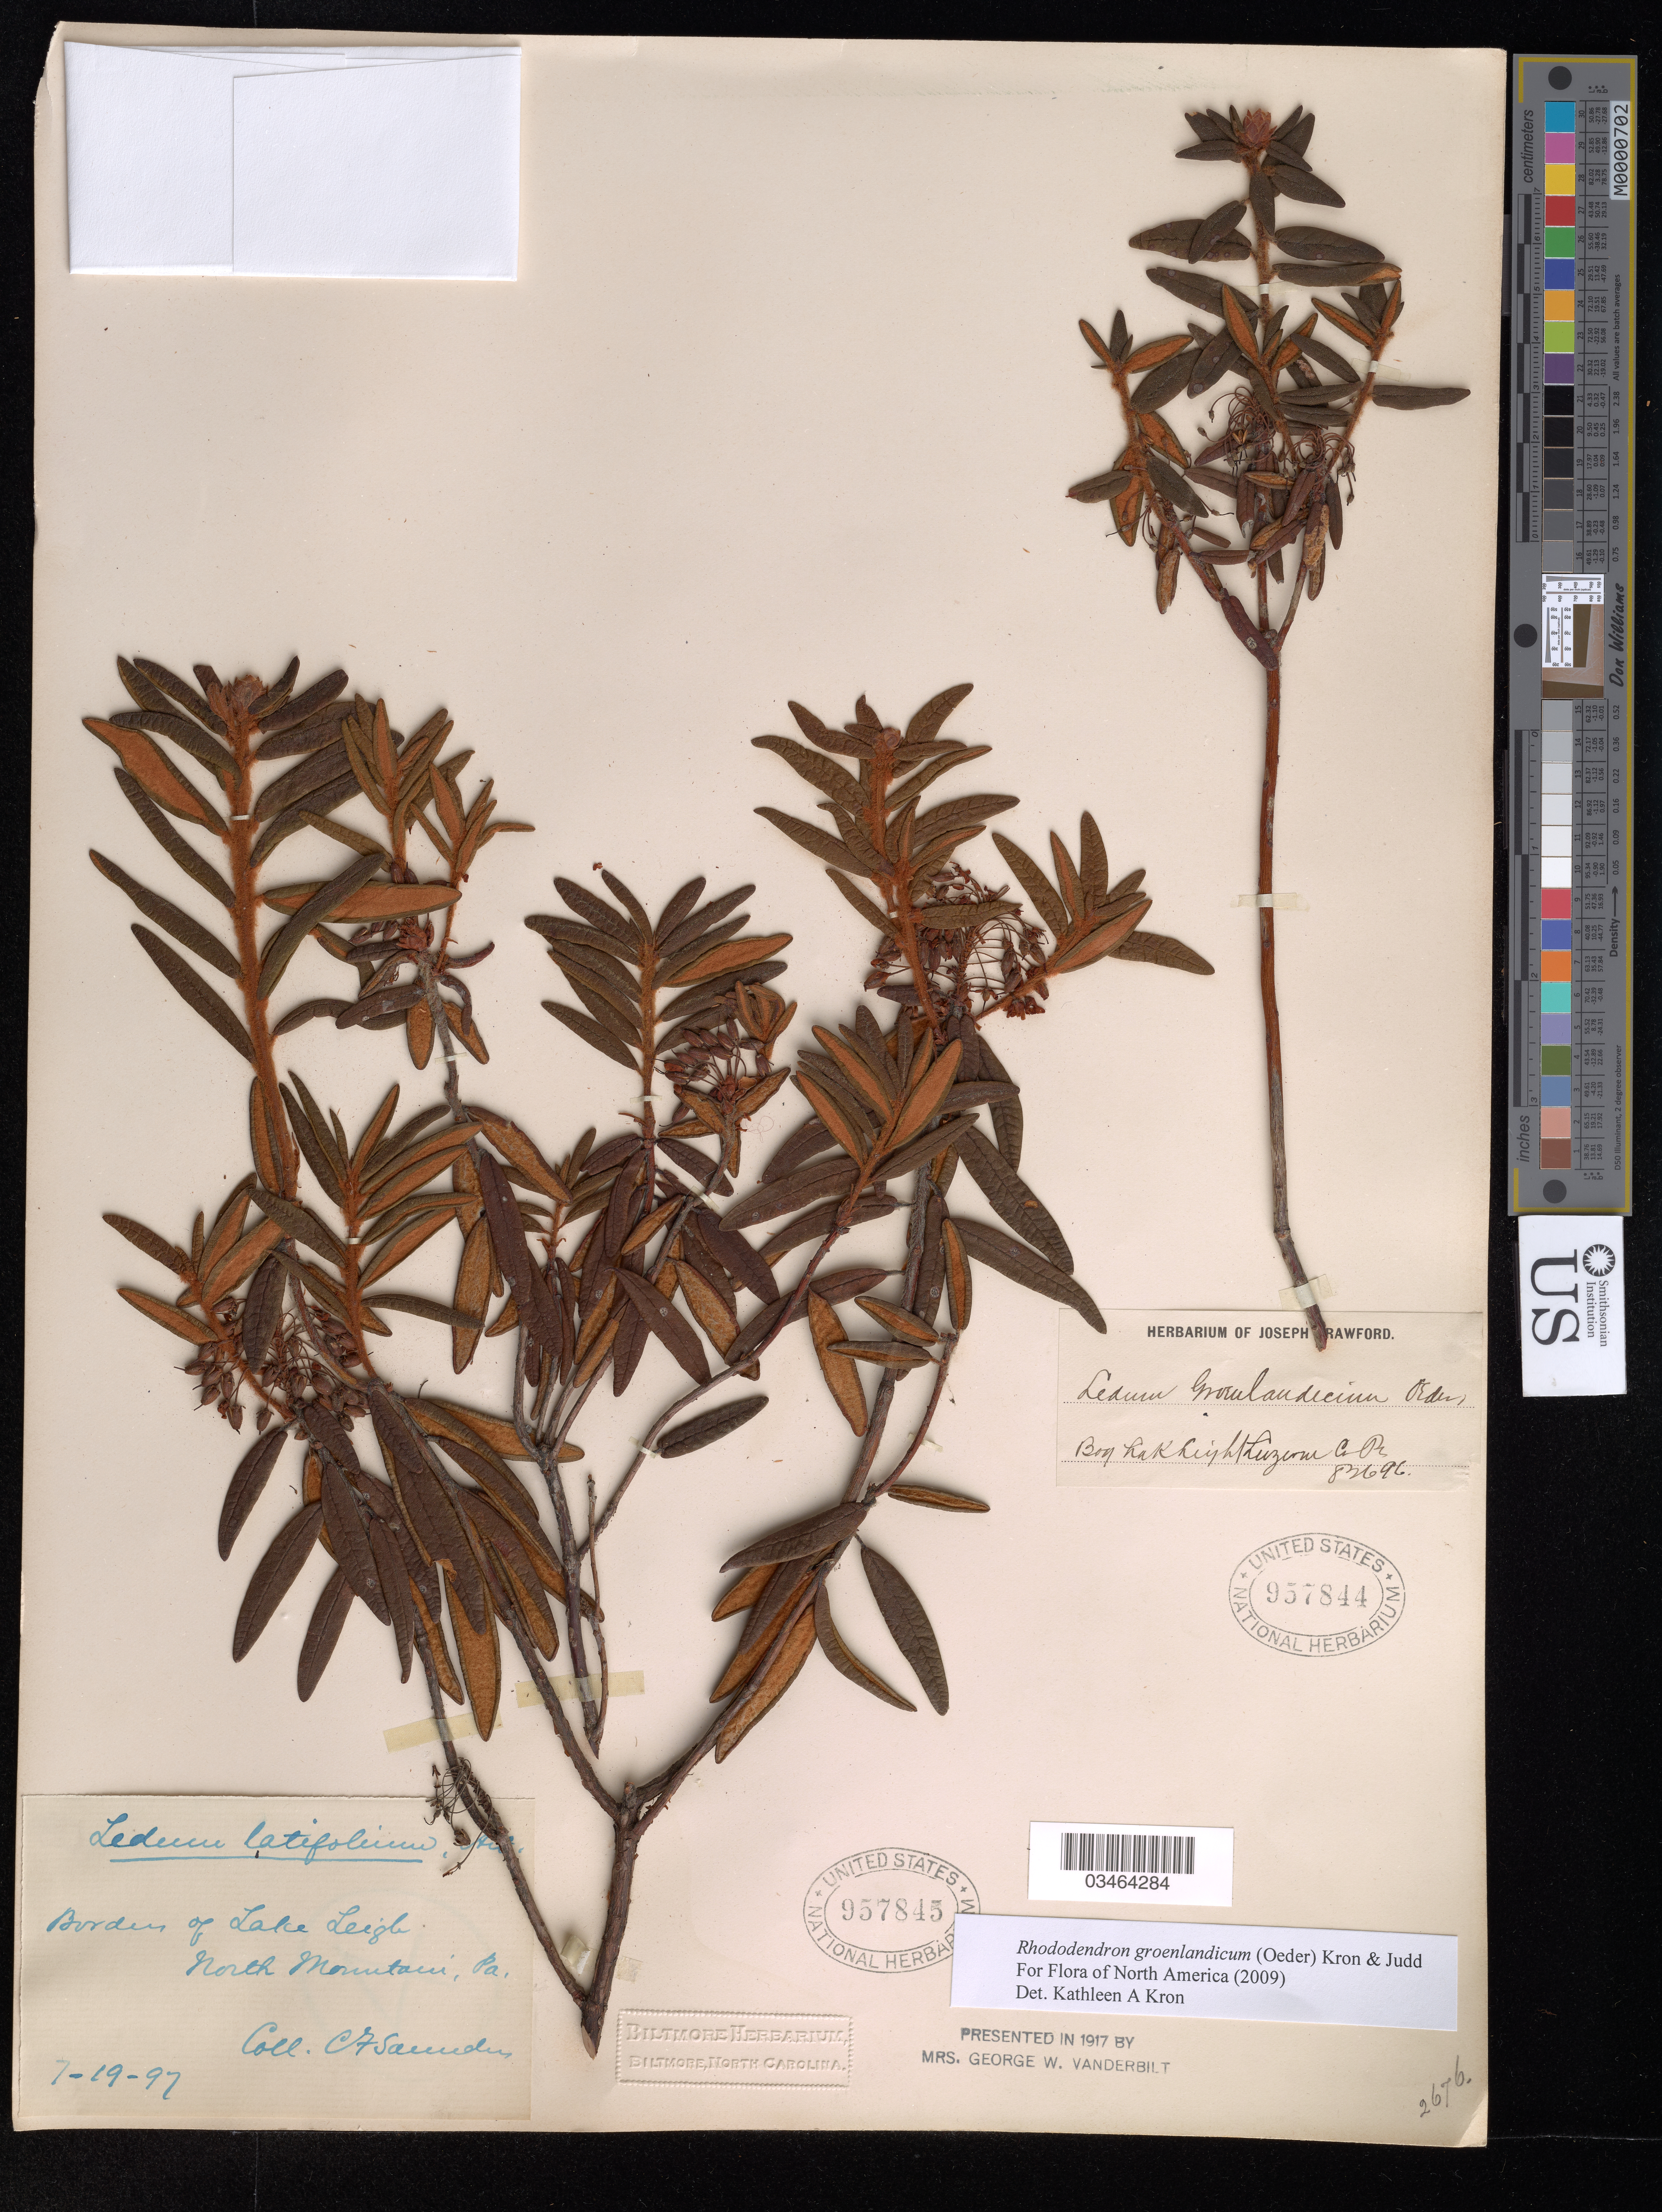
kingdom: Plantae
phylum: Tracheophyta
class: Magnoliopsida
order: Ericales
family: Ericaceae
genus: Rhododendron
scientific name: Rhododendron groenlandicum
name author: (Oeder) Kron & Judd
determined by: Kron, K. A.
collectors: C.F. Saunders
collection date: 1897-07-19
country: United States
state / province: Pennsylvania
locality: Borders of Lake Leigh. North Mountain.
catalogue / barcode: US 957845